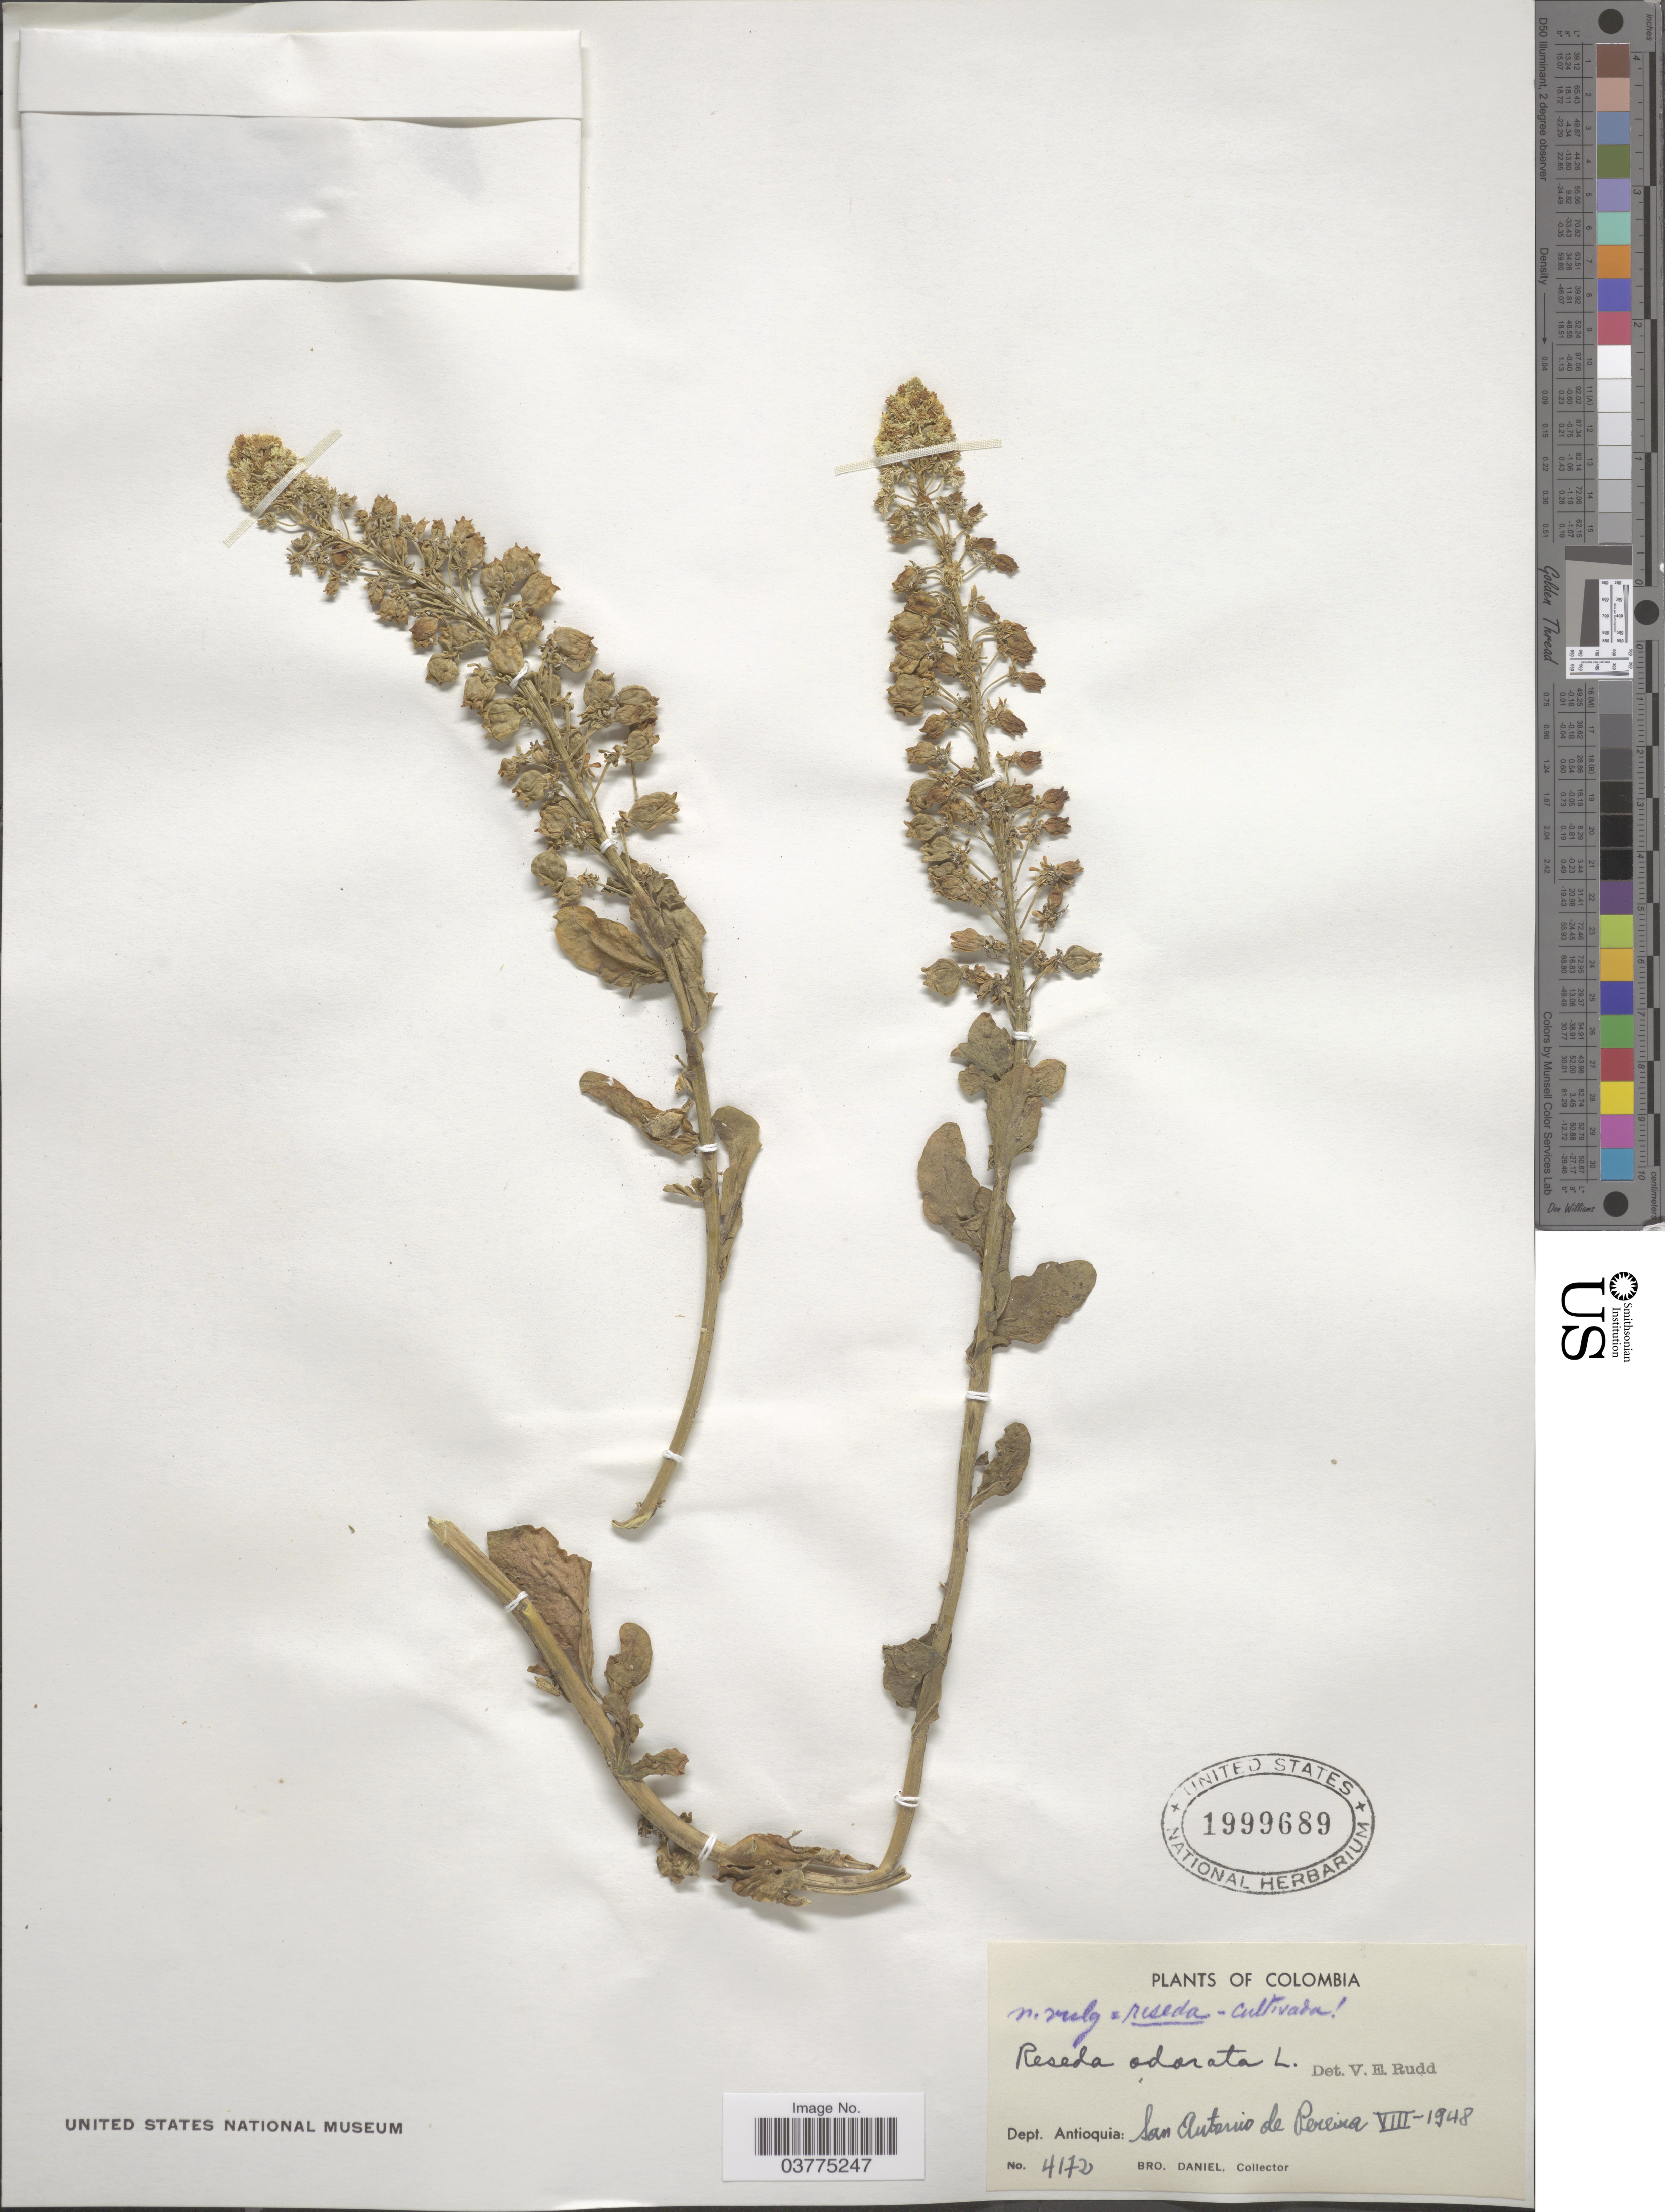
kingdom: Plantae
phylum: Tracheophyta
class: Magnoliopsida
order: Brassicales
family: Resedaceae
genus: Reseda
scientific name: Reseda odorata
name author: L.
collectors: Bro. Daniel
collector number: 4172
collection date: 1948-08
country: Colombia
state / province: Antioquia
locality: Dept. Antioquia: San Antonio de Pereina.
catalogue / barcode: US 1999689